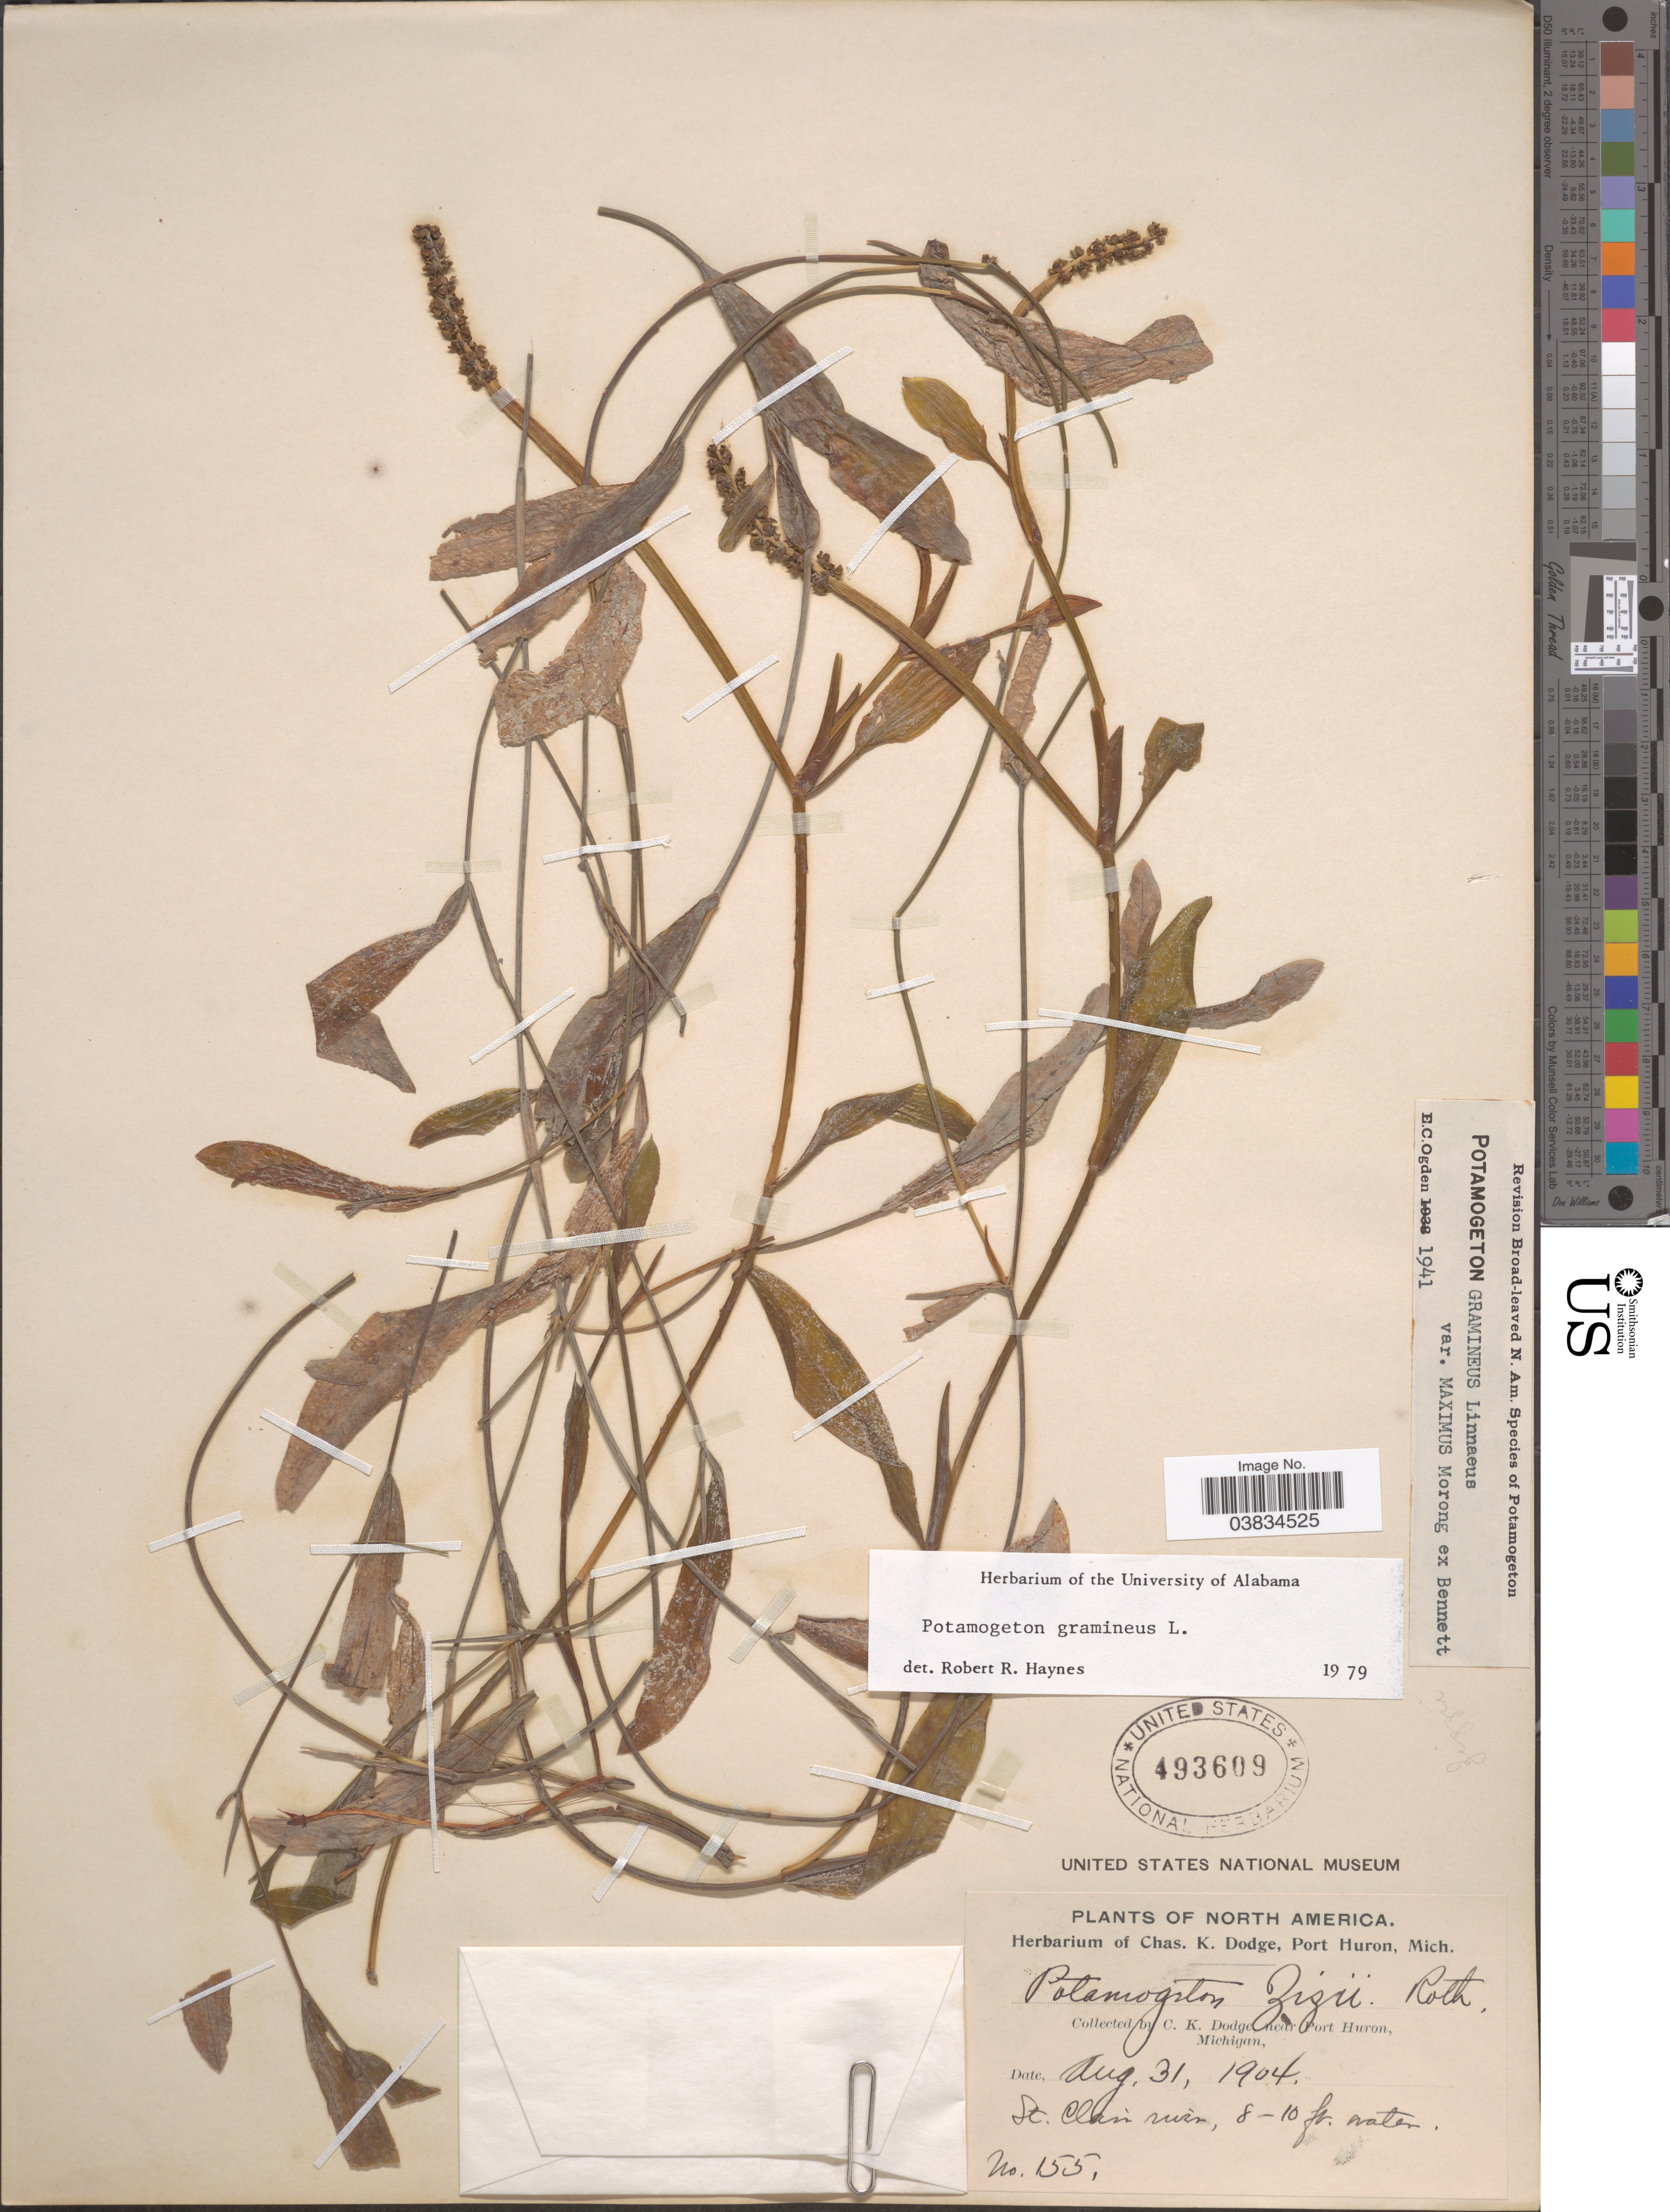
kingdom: Plantae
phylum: Tracheophyta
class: Liliopsida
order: Alismatales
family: Potamogetonaceae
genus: Potamogeton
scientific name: Potamogeton gramineus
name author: L.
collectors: C. K. Dodge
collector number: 155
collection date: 1904-08-31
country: United States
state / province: Michigan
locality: North America. Near Port Huron. St. Clair river.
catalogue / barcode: US 493609